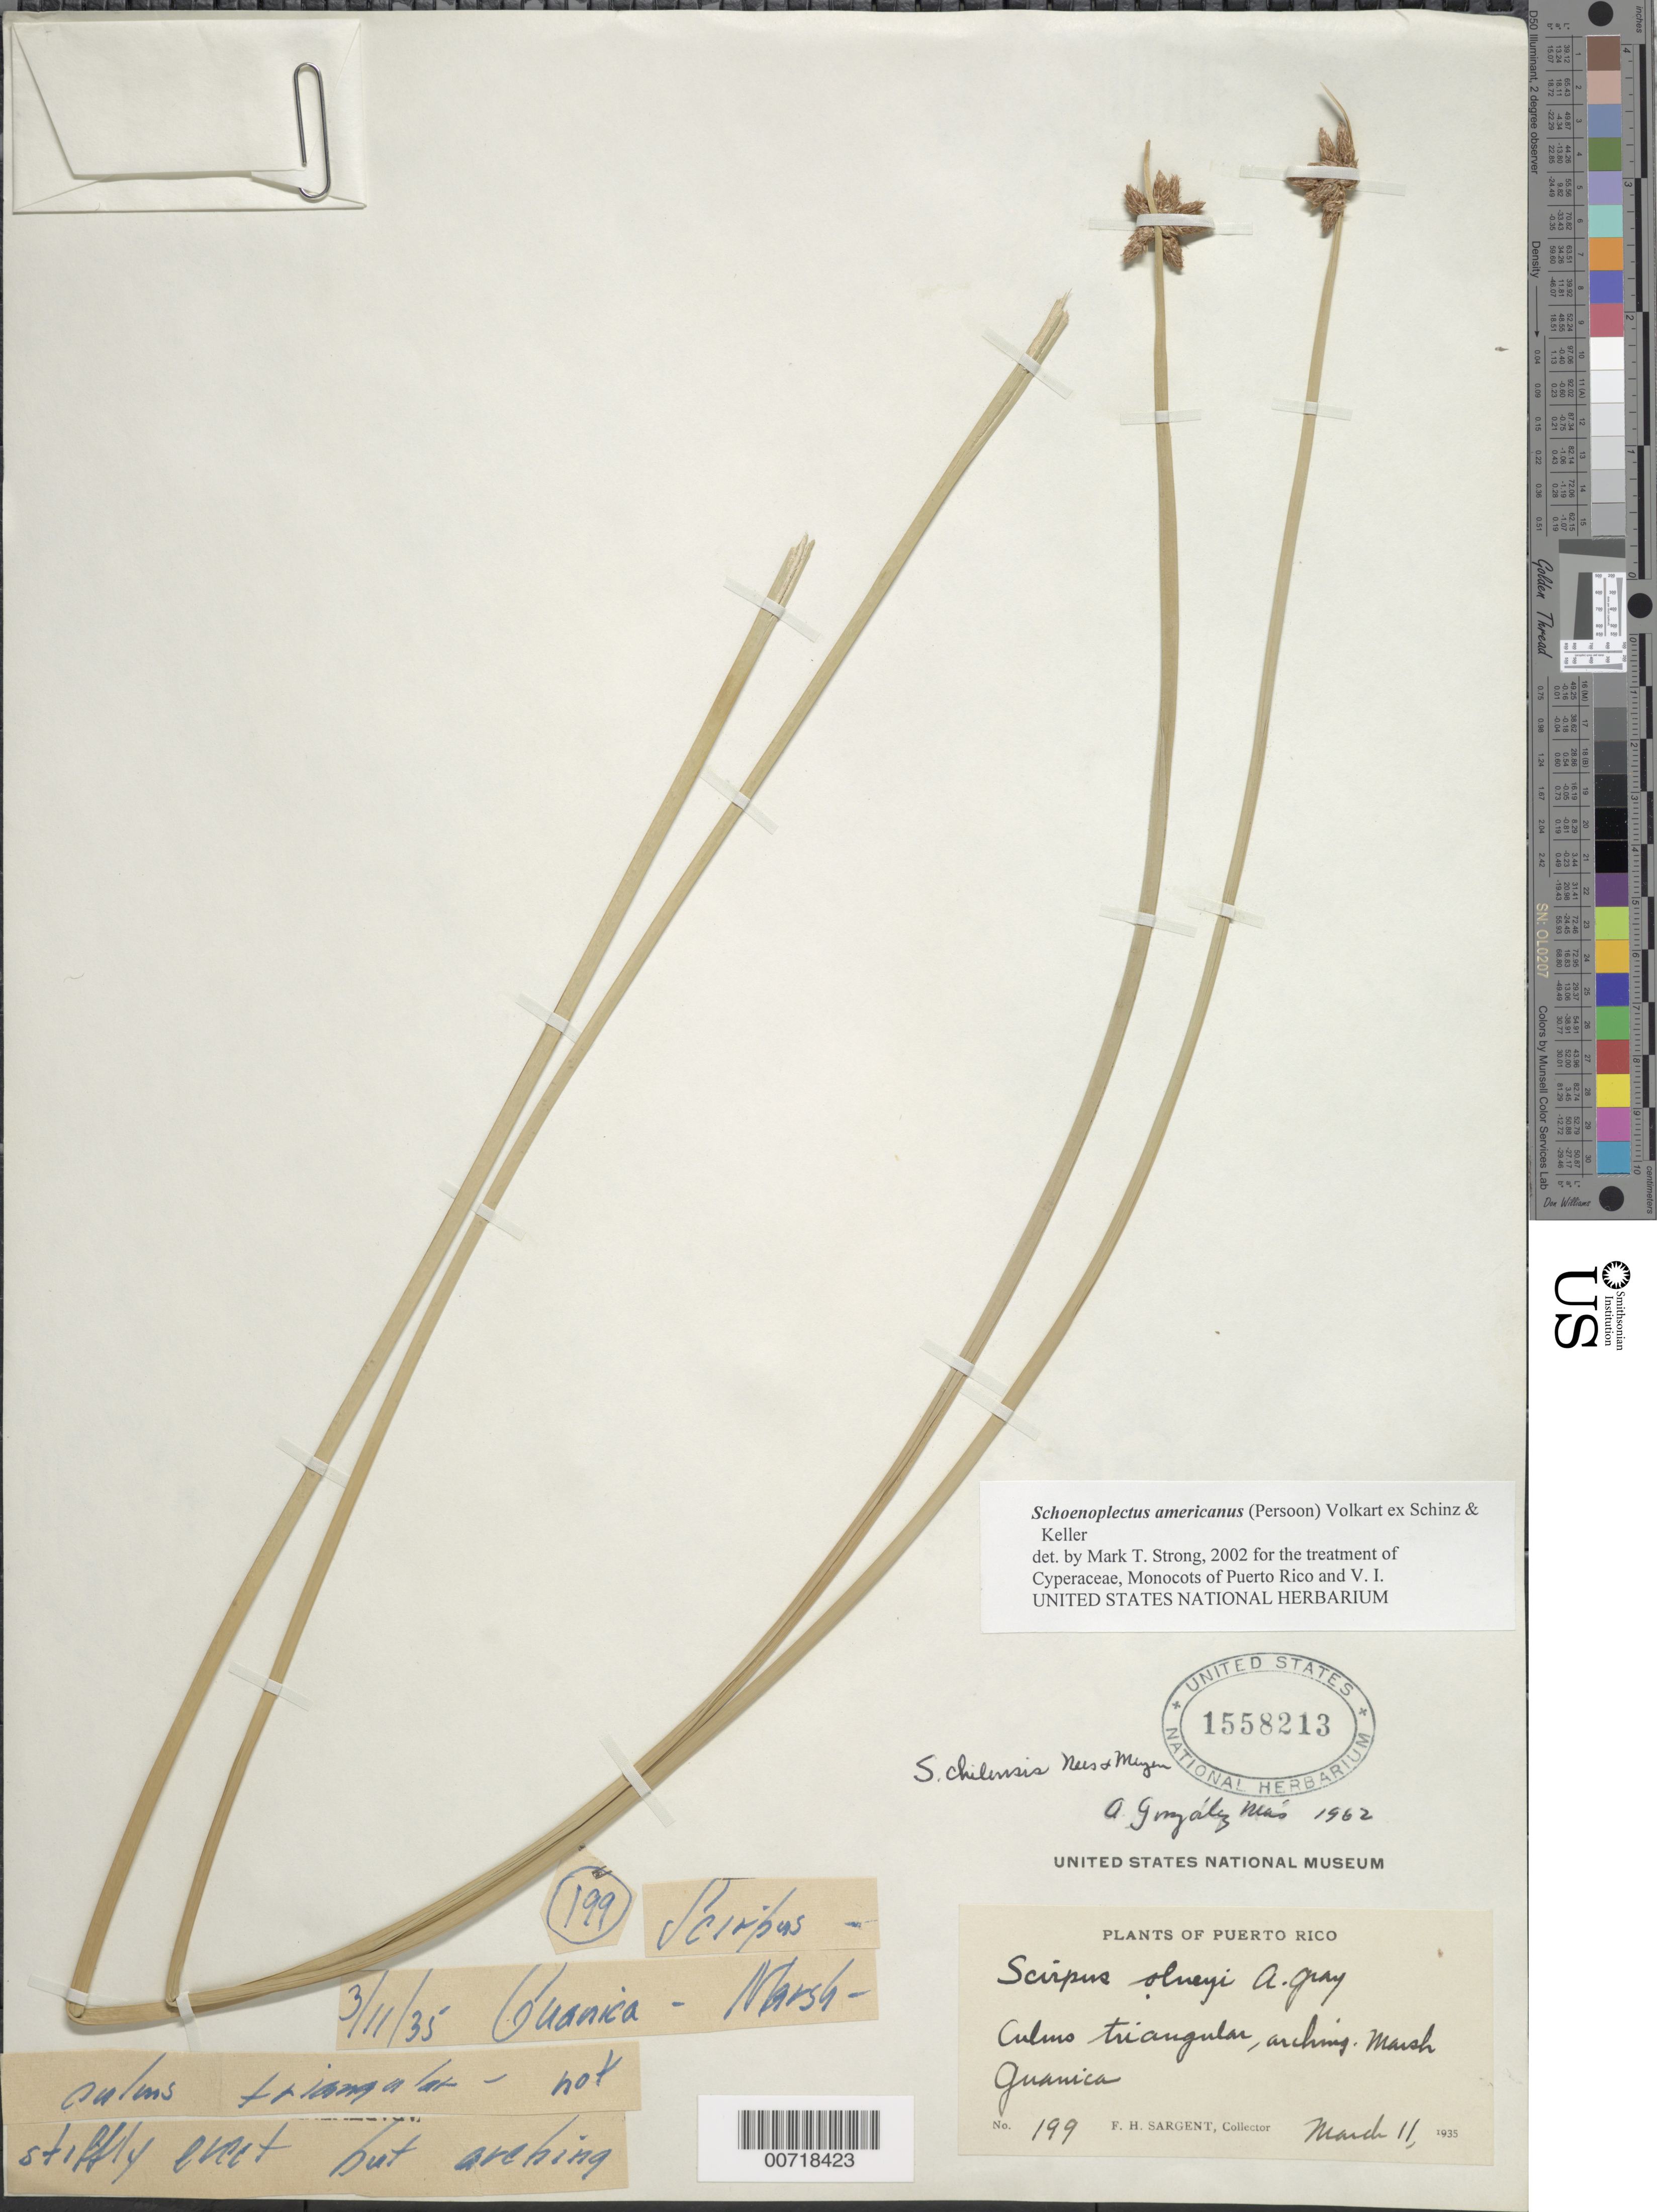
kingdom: Plantae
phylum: Tracheophyta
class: Liliopsida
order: Poales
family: Cyperaceae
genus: Schoenoplectus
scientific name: Schoenoplectus americanus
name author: (Pers.) Volkart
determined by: Strong, M. T., (US), Smithsonian Institution - National Museum of Natural History (UNITED STATES)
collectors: F. H. Sargent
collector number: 199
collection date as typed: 11 Mar 1935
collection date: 1935-03-11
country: Puerto Rico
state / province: Guánica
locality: Guanica.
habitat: Marsh.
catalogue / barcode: US 1558213